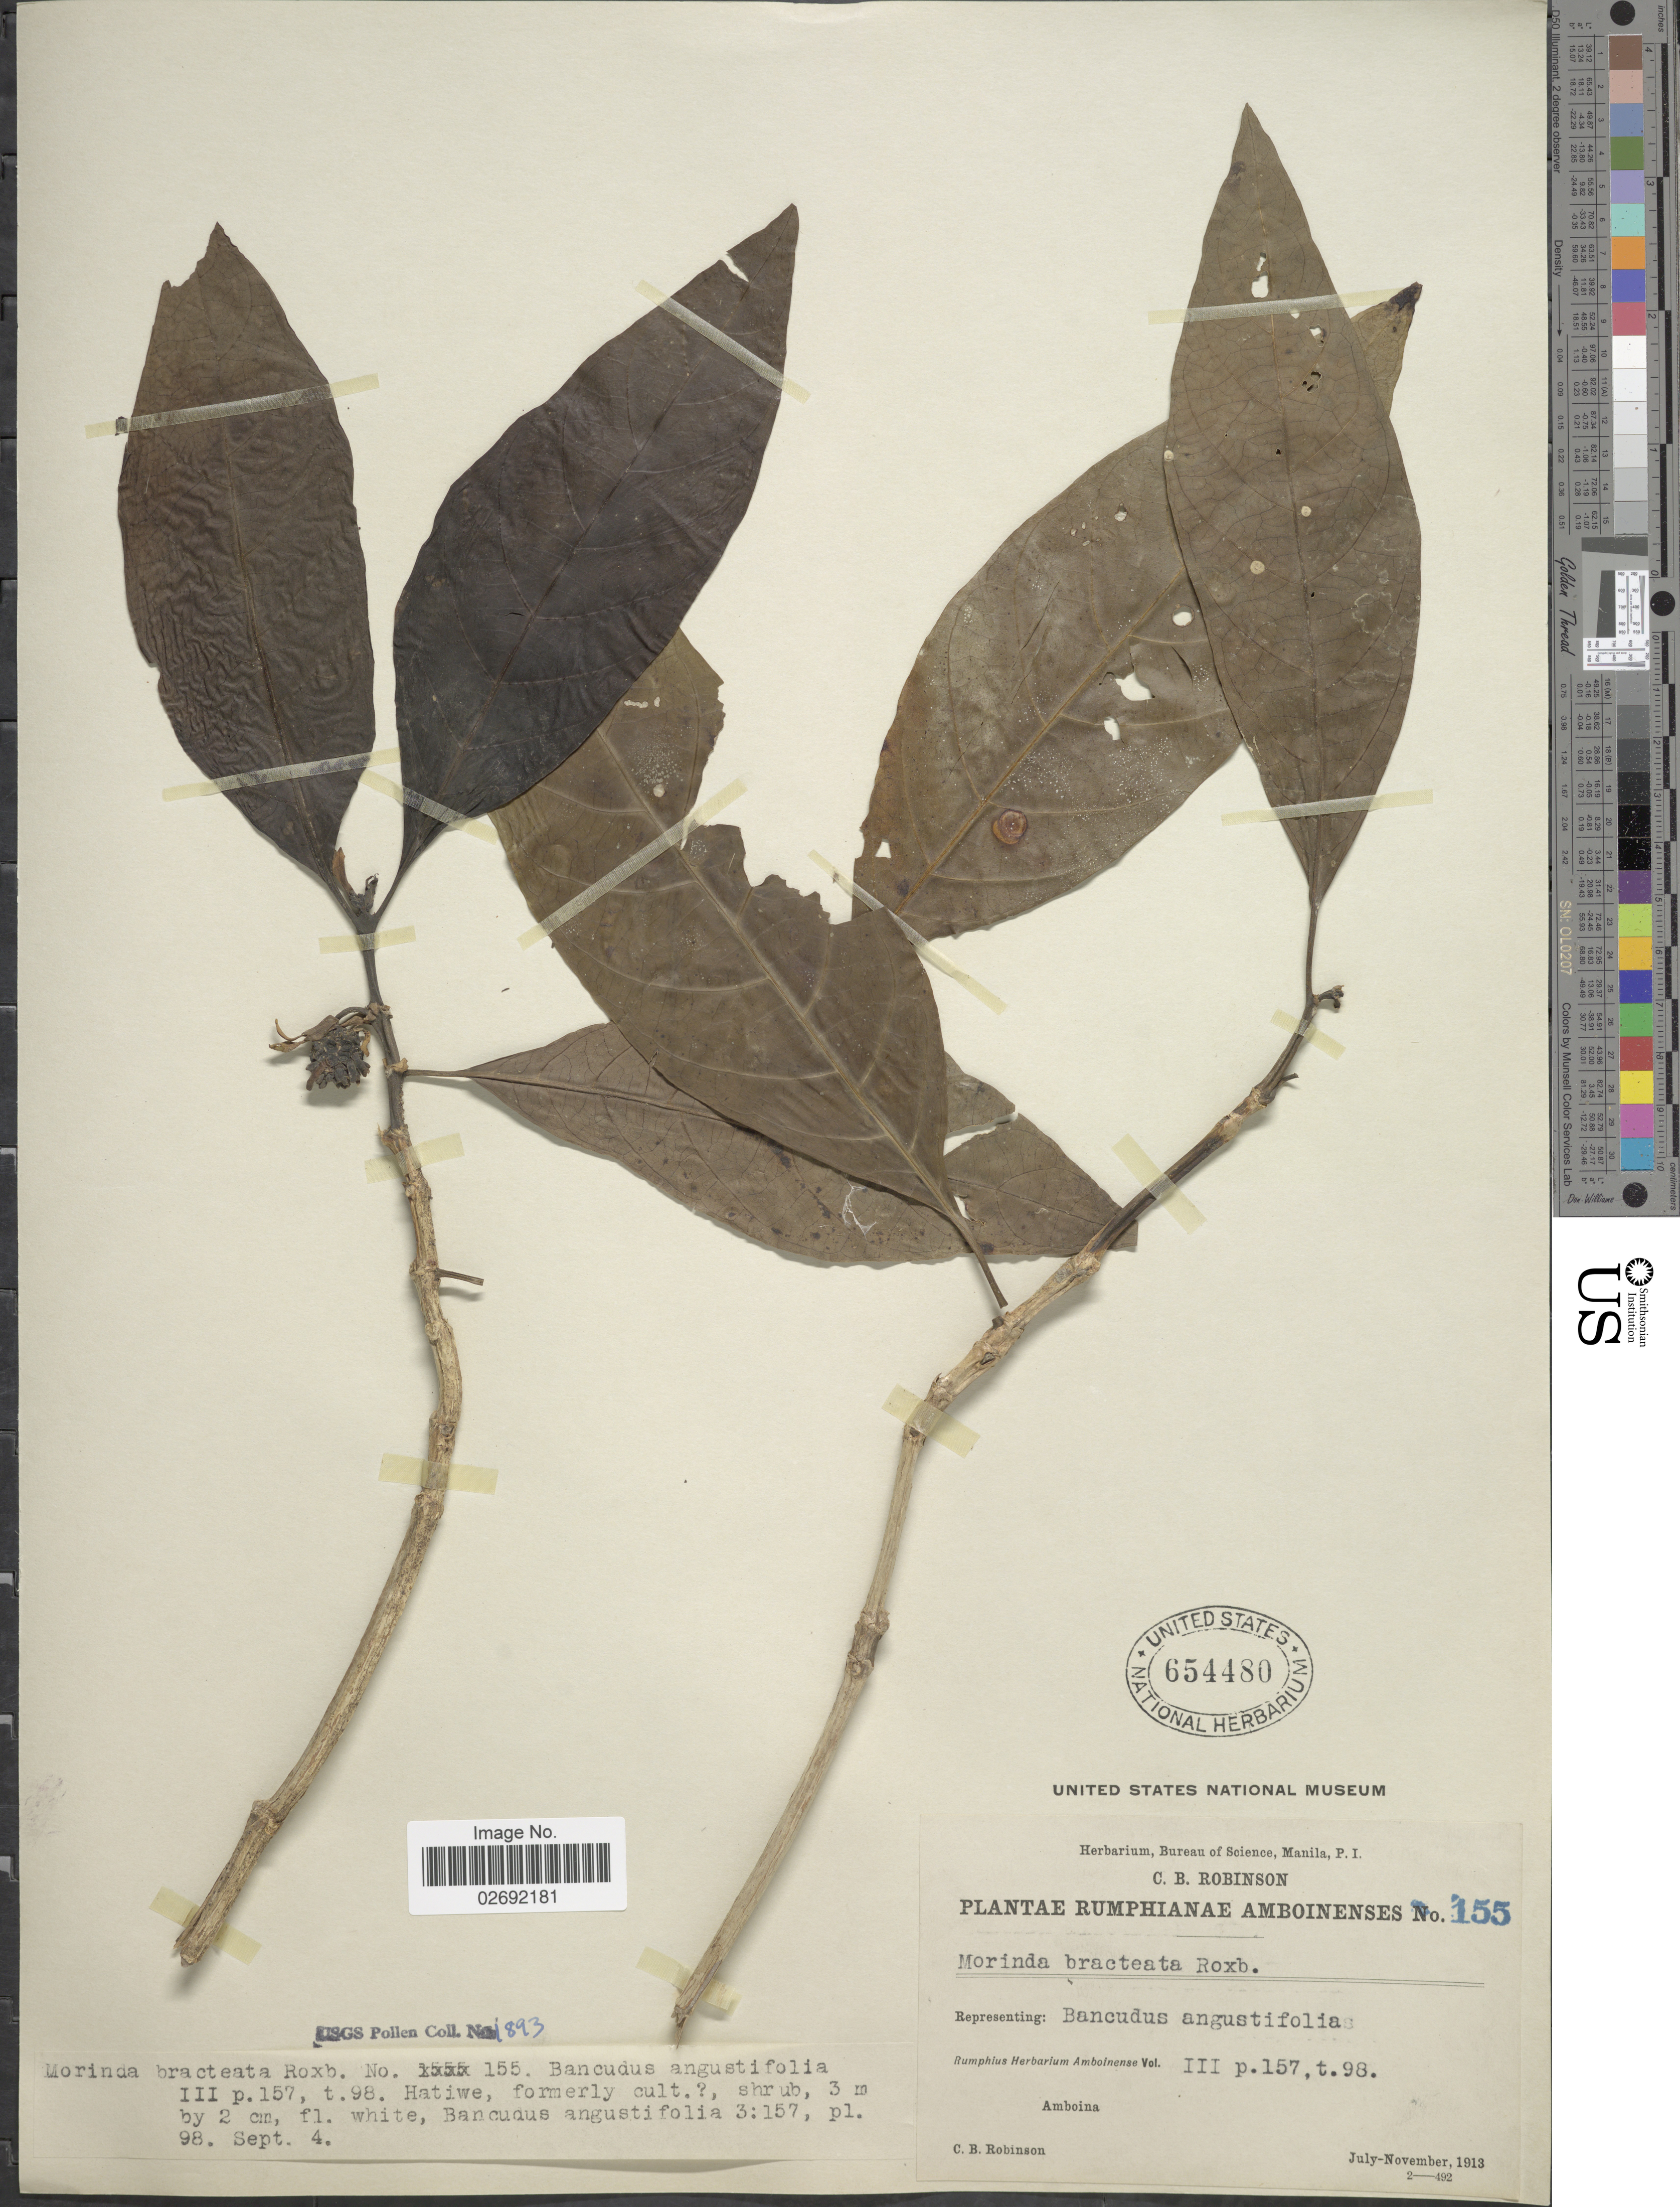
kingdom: Plantae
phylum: Tracheophyta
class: Magnoliopsida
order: Gentianales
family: Rubiaceae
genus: Morinda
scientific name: Morinda angustifolia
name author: Roxb.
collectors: C. Robinson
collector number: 155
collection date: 1913-07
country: Indonesia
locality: Amboina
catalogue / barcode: US 654480